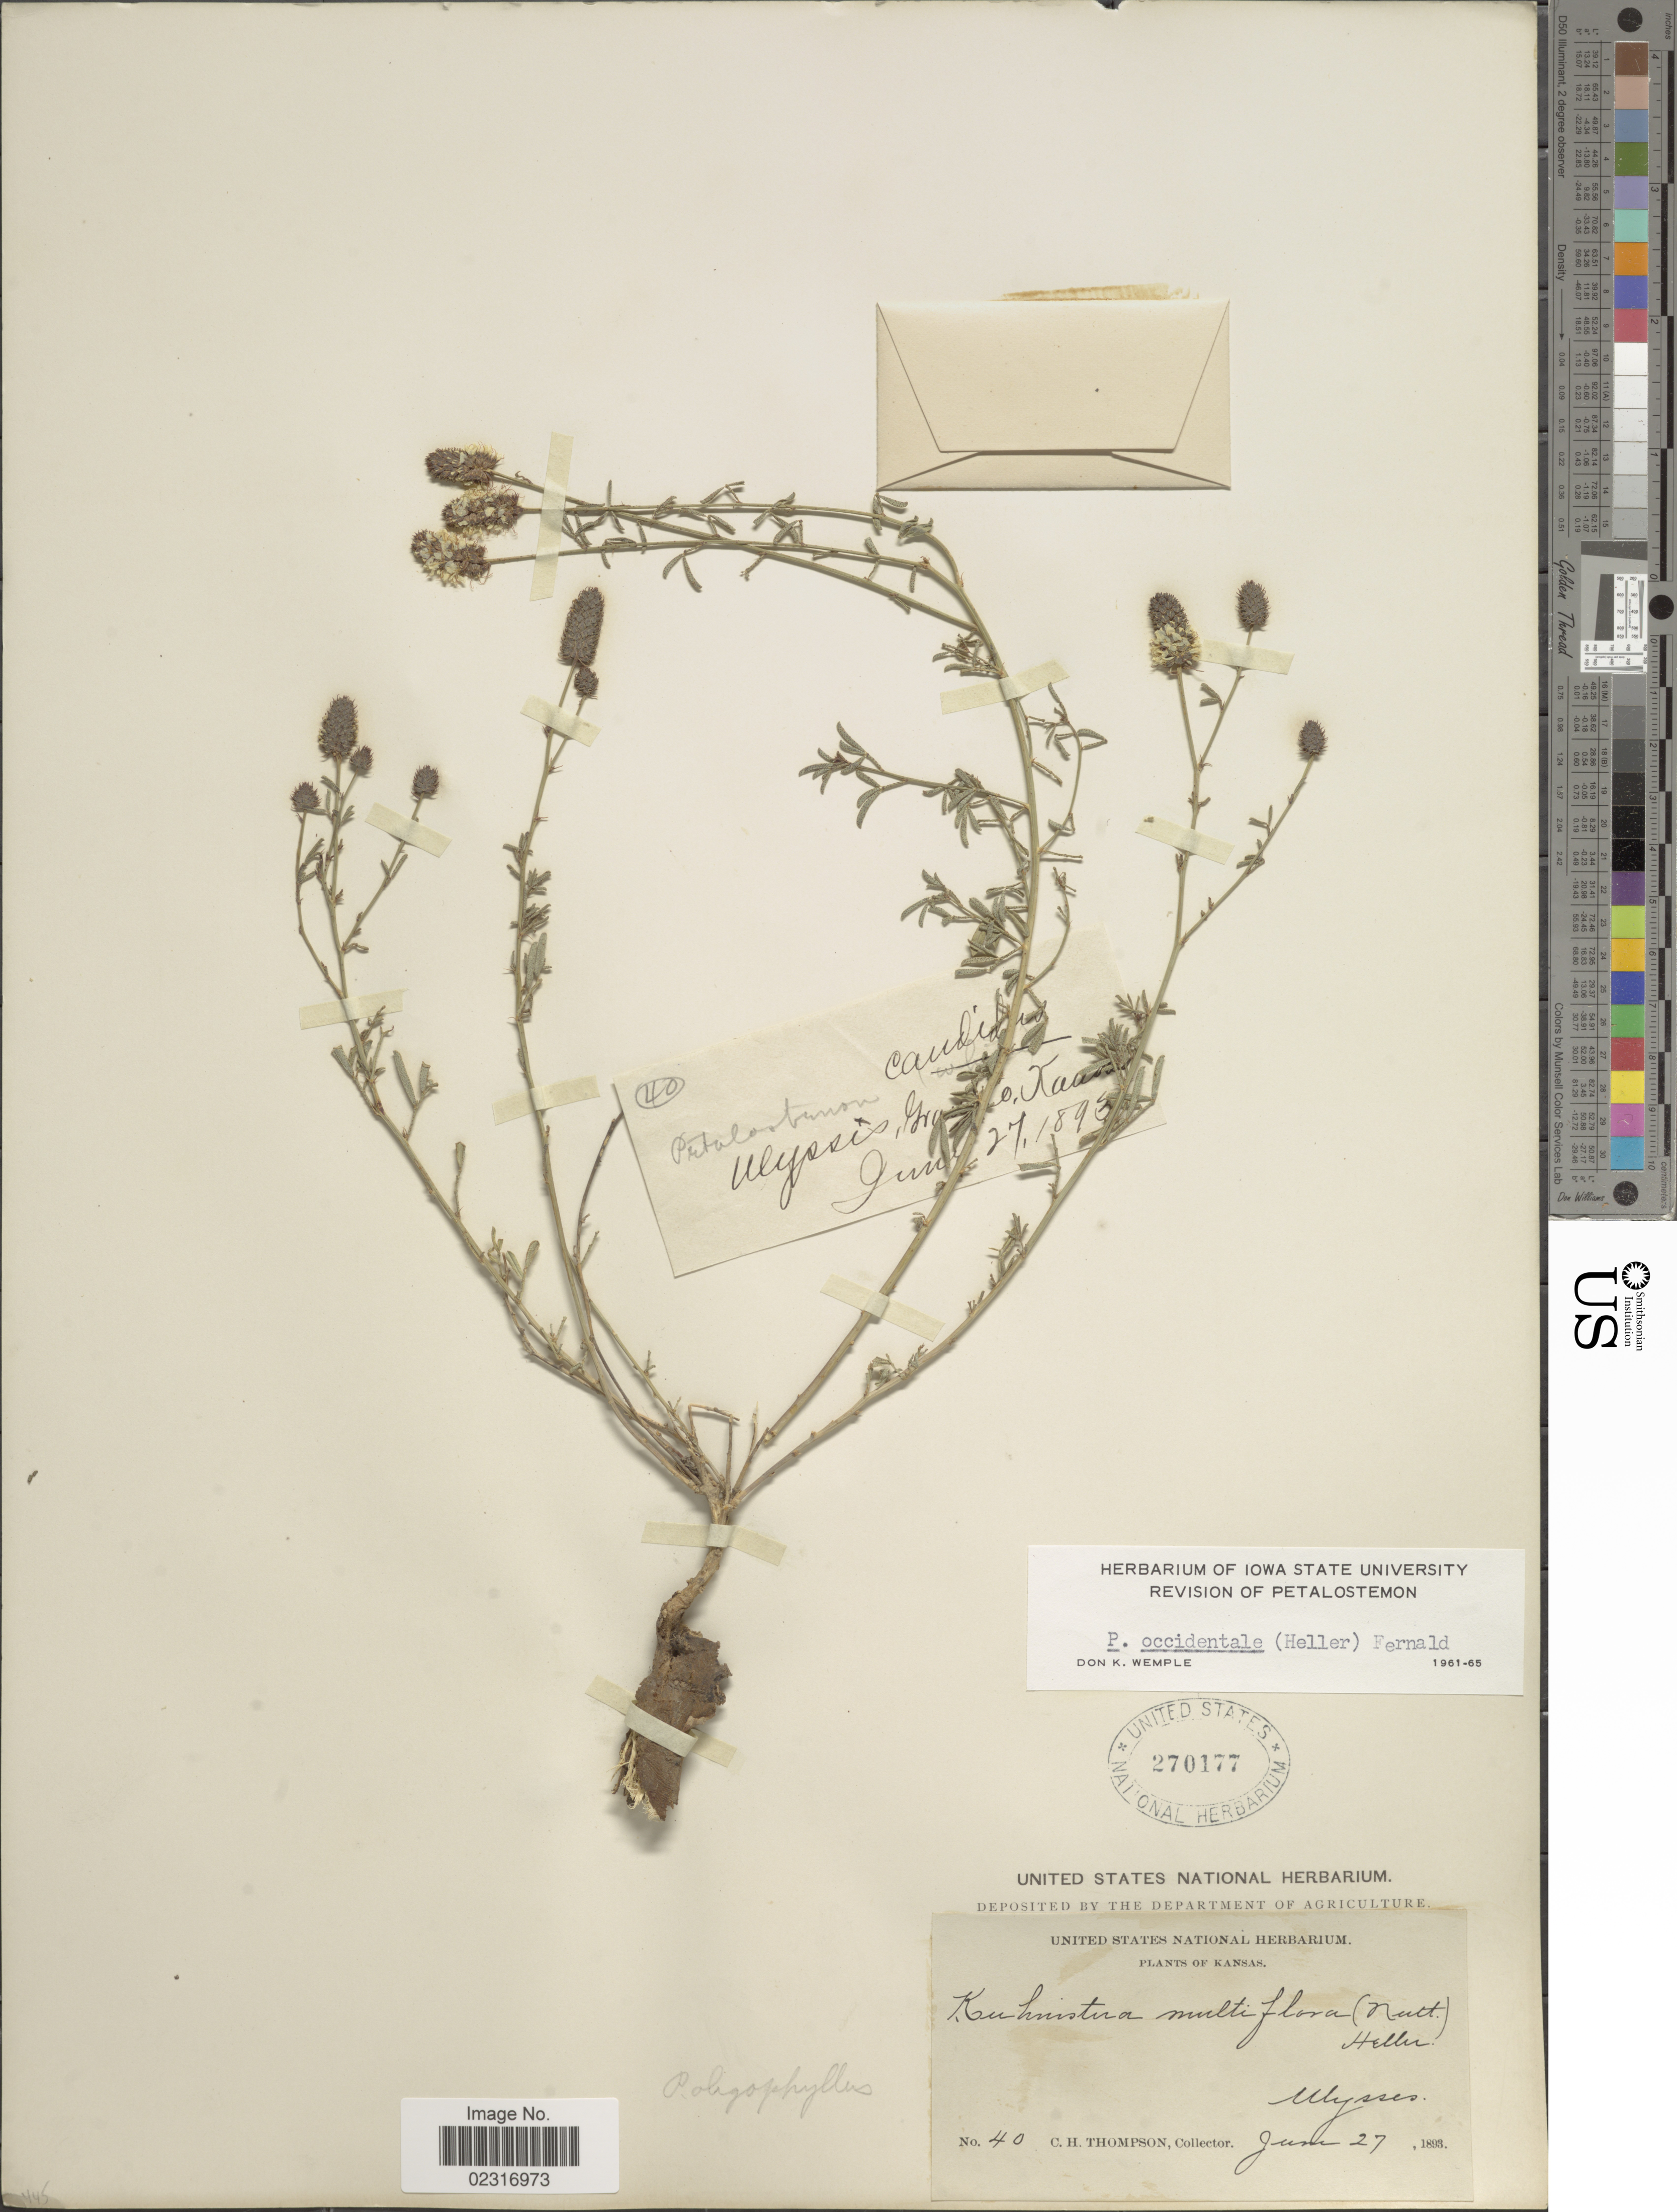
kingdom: Plantae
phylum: Tracheophyta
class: Magnoliopsida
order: Fabales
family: Fabaceae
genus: Dalea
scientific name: Dalea candida var. oligophylla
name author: (Torr) Shinners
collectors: C. H. Thompson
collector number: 40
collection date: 1893-06-27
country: United States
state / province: Kansas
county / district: Grant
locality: Ulysses.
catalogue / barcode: US 270177